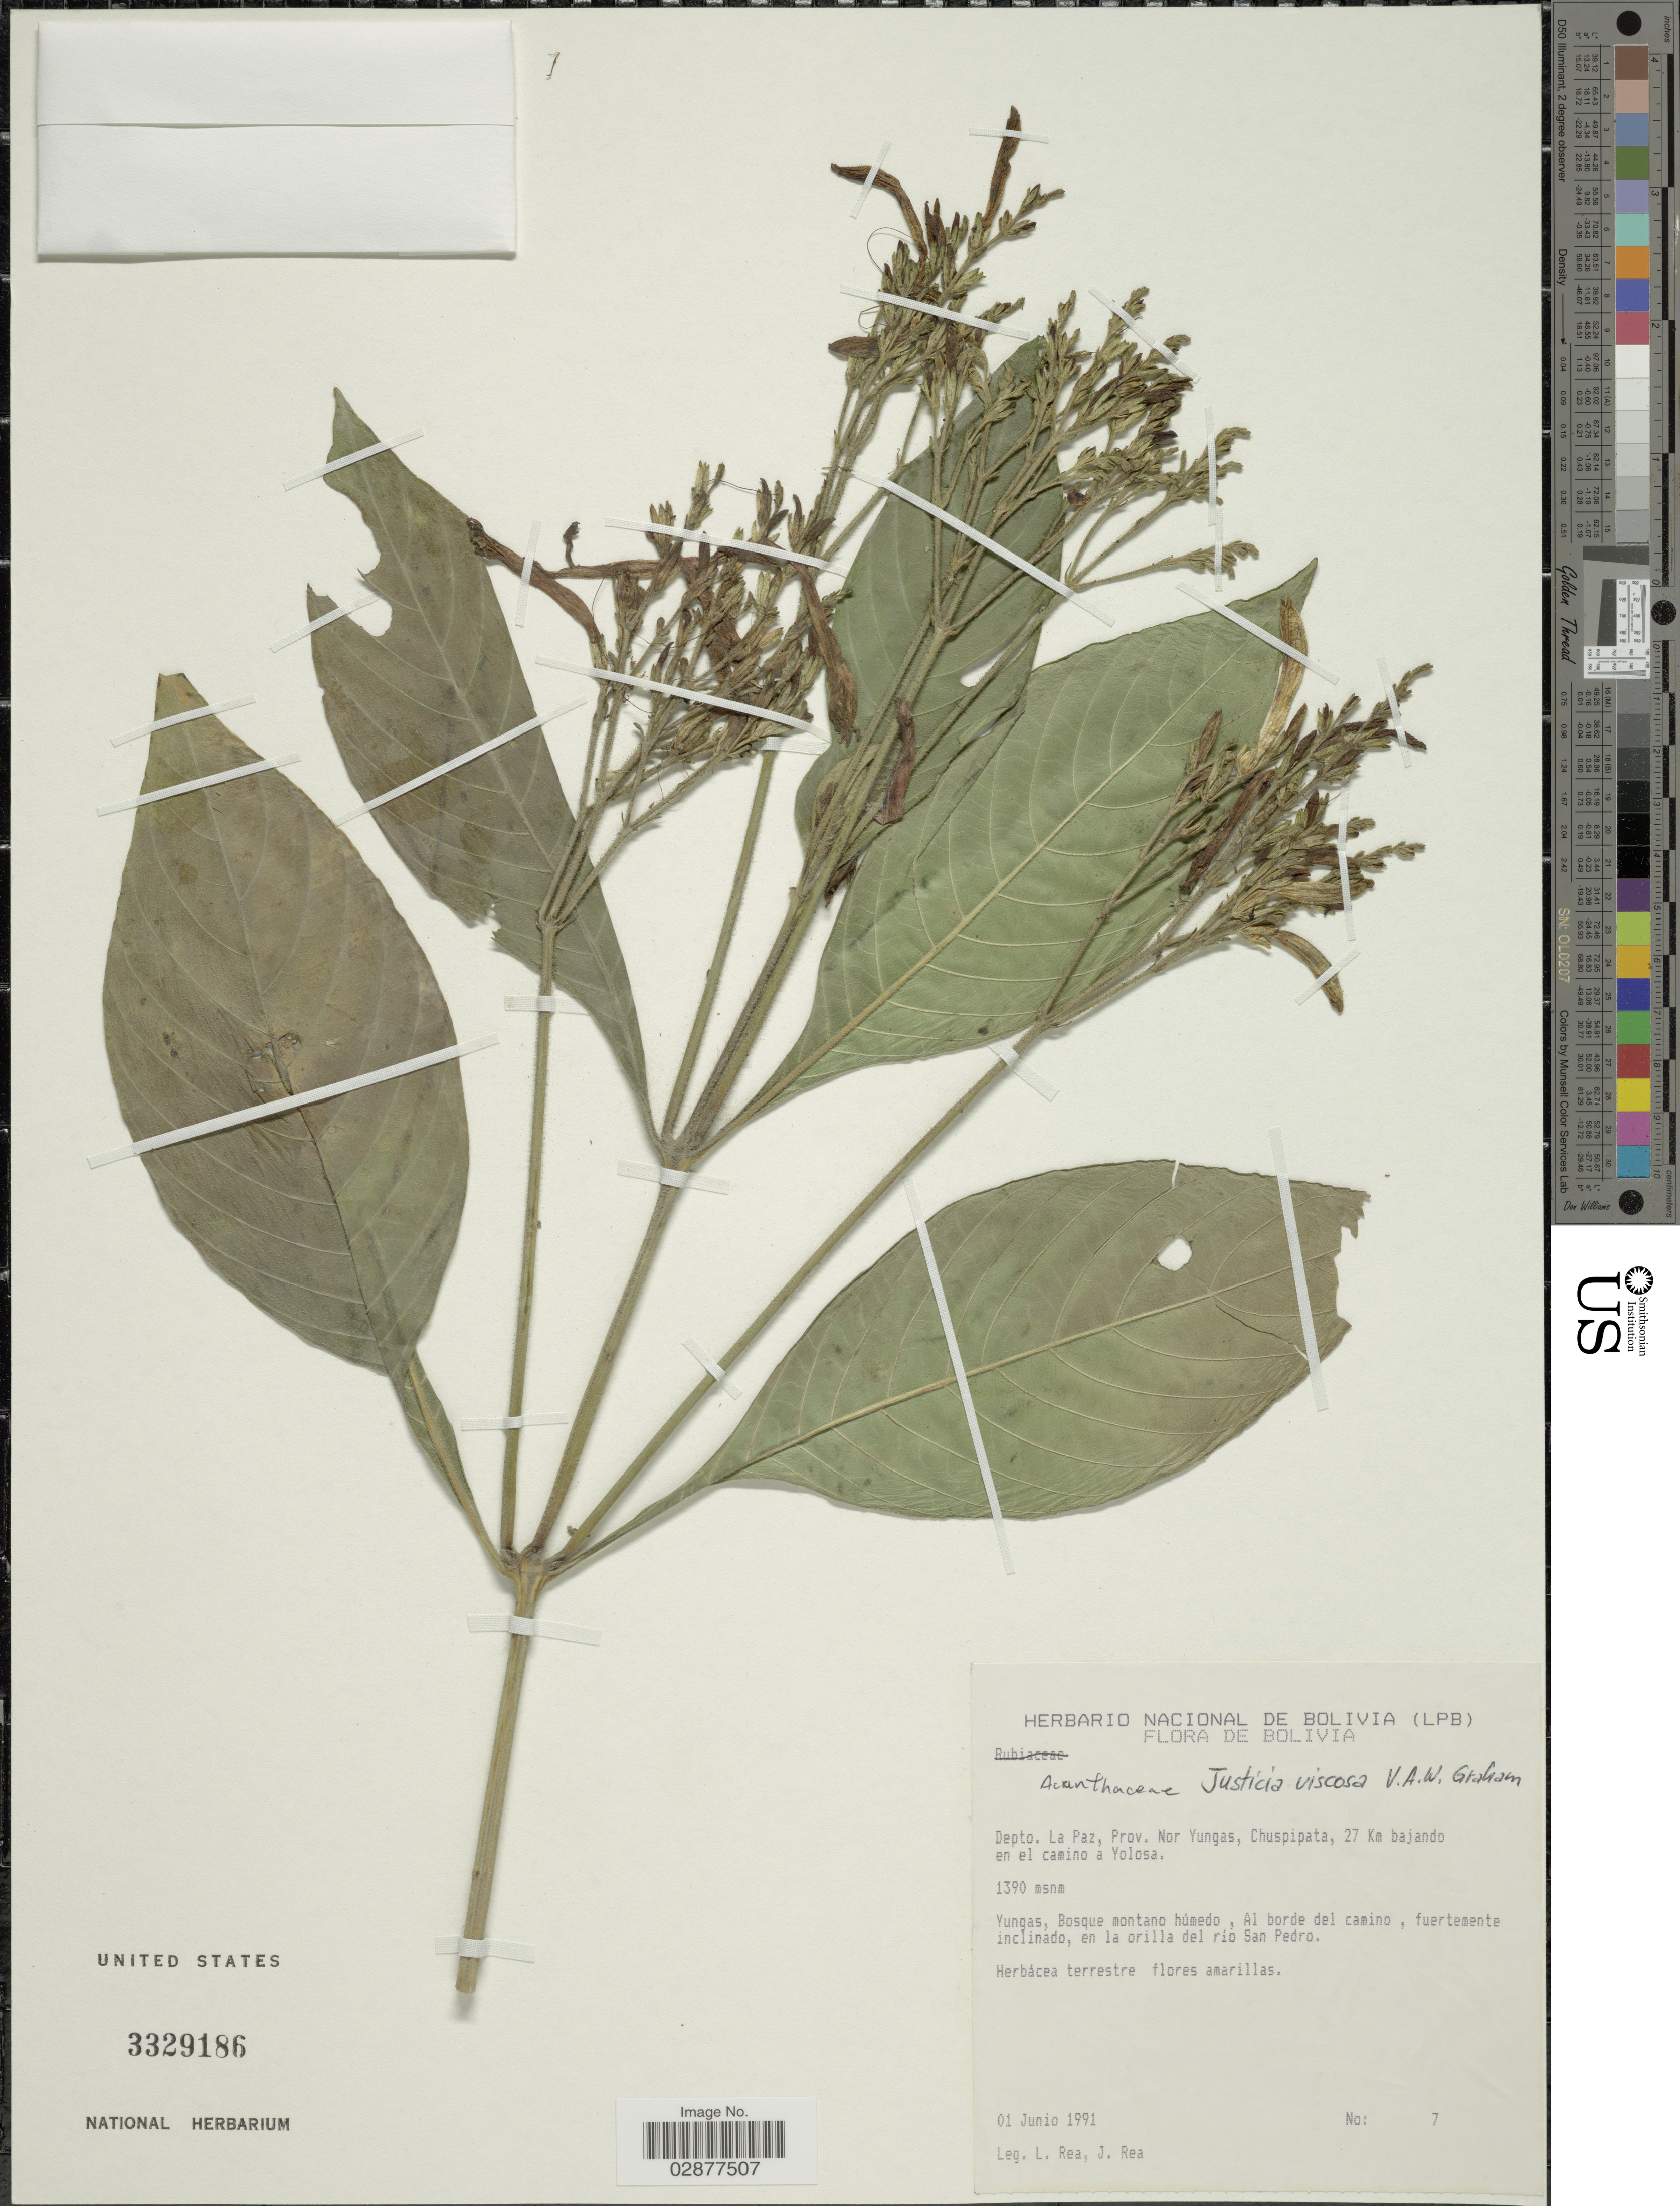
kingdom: Plantae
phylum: Tracheophyta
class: Magnoliopsida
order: Lamiales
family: Acanthaceae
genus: Justicia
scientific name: Justicia boliviensis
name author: (Bremek.) V.A.W. Graham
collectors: L. Rea & J. Rea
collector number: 7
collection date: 1991-06-01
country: Bolivia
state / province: La Paz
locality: Depto. La Paz, Nor Yungas, Chuspipata, 27 Km bajando en el camino a Yolosa.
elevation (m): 1390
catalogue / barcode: US 3329186